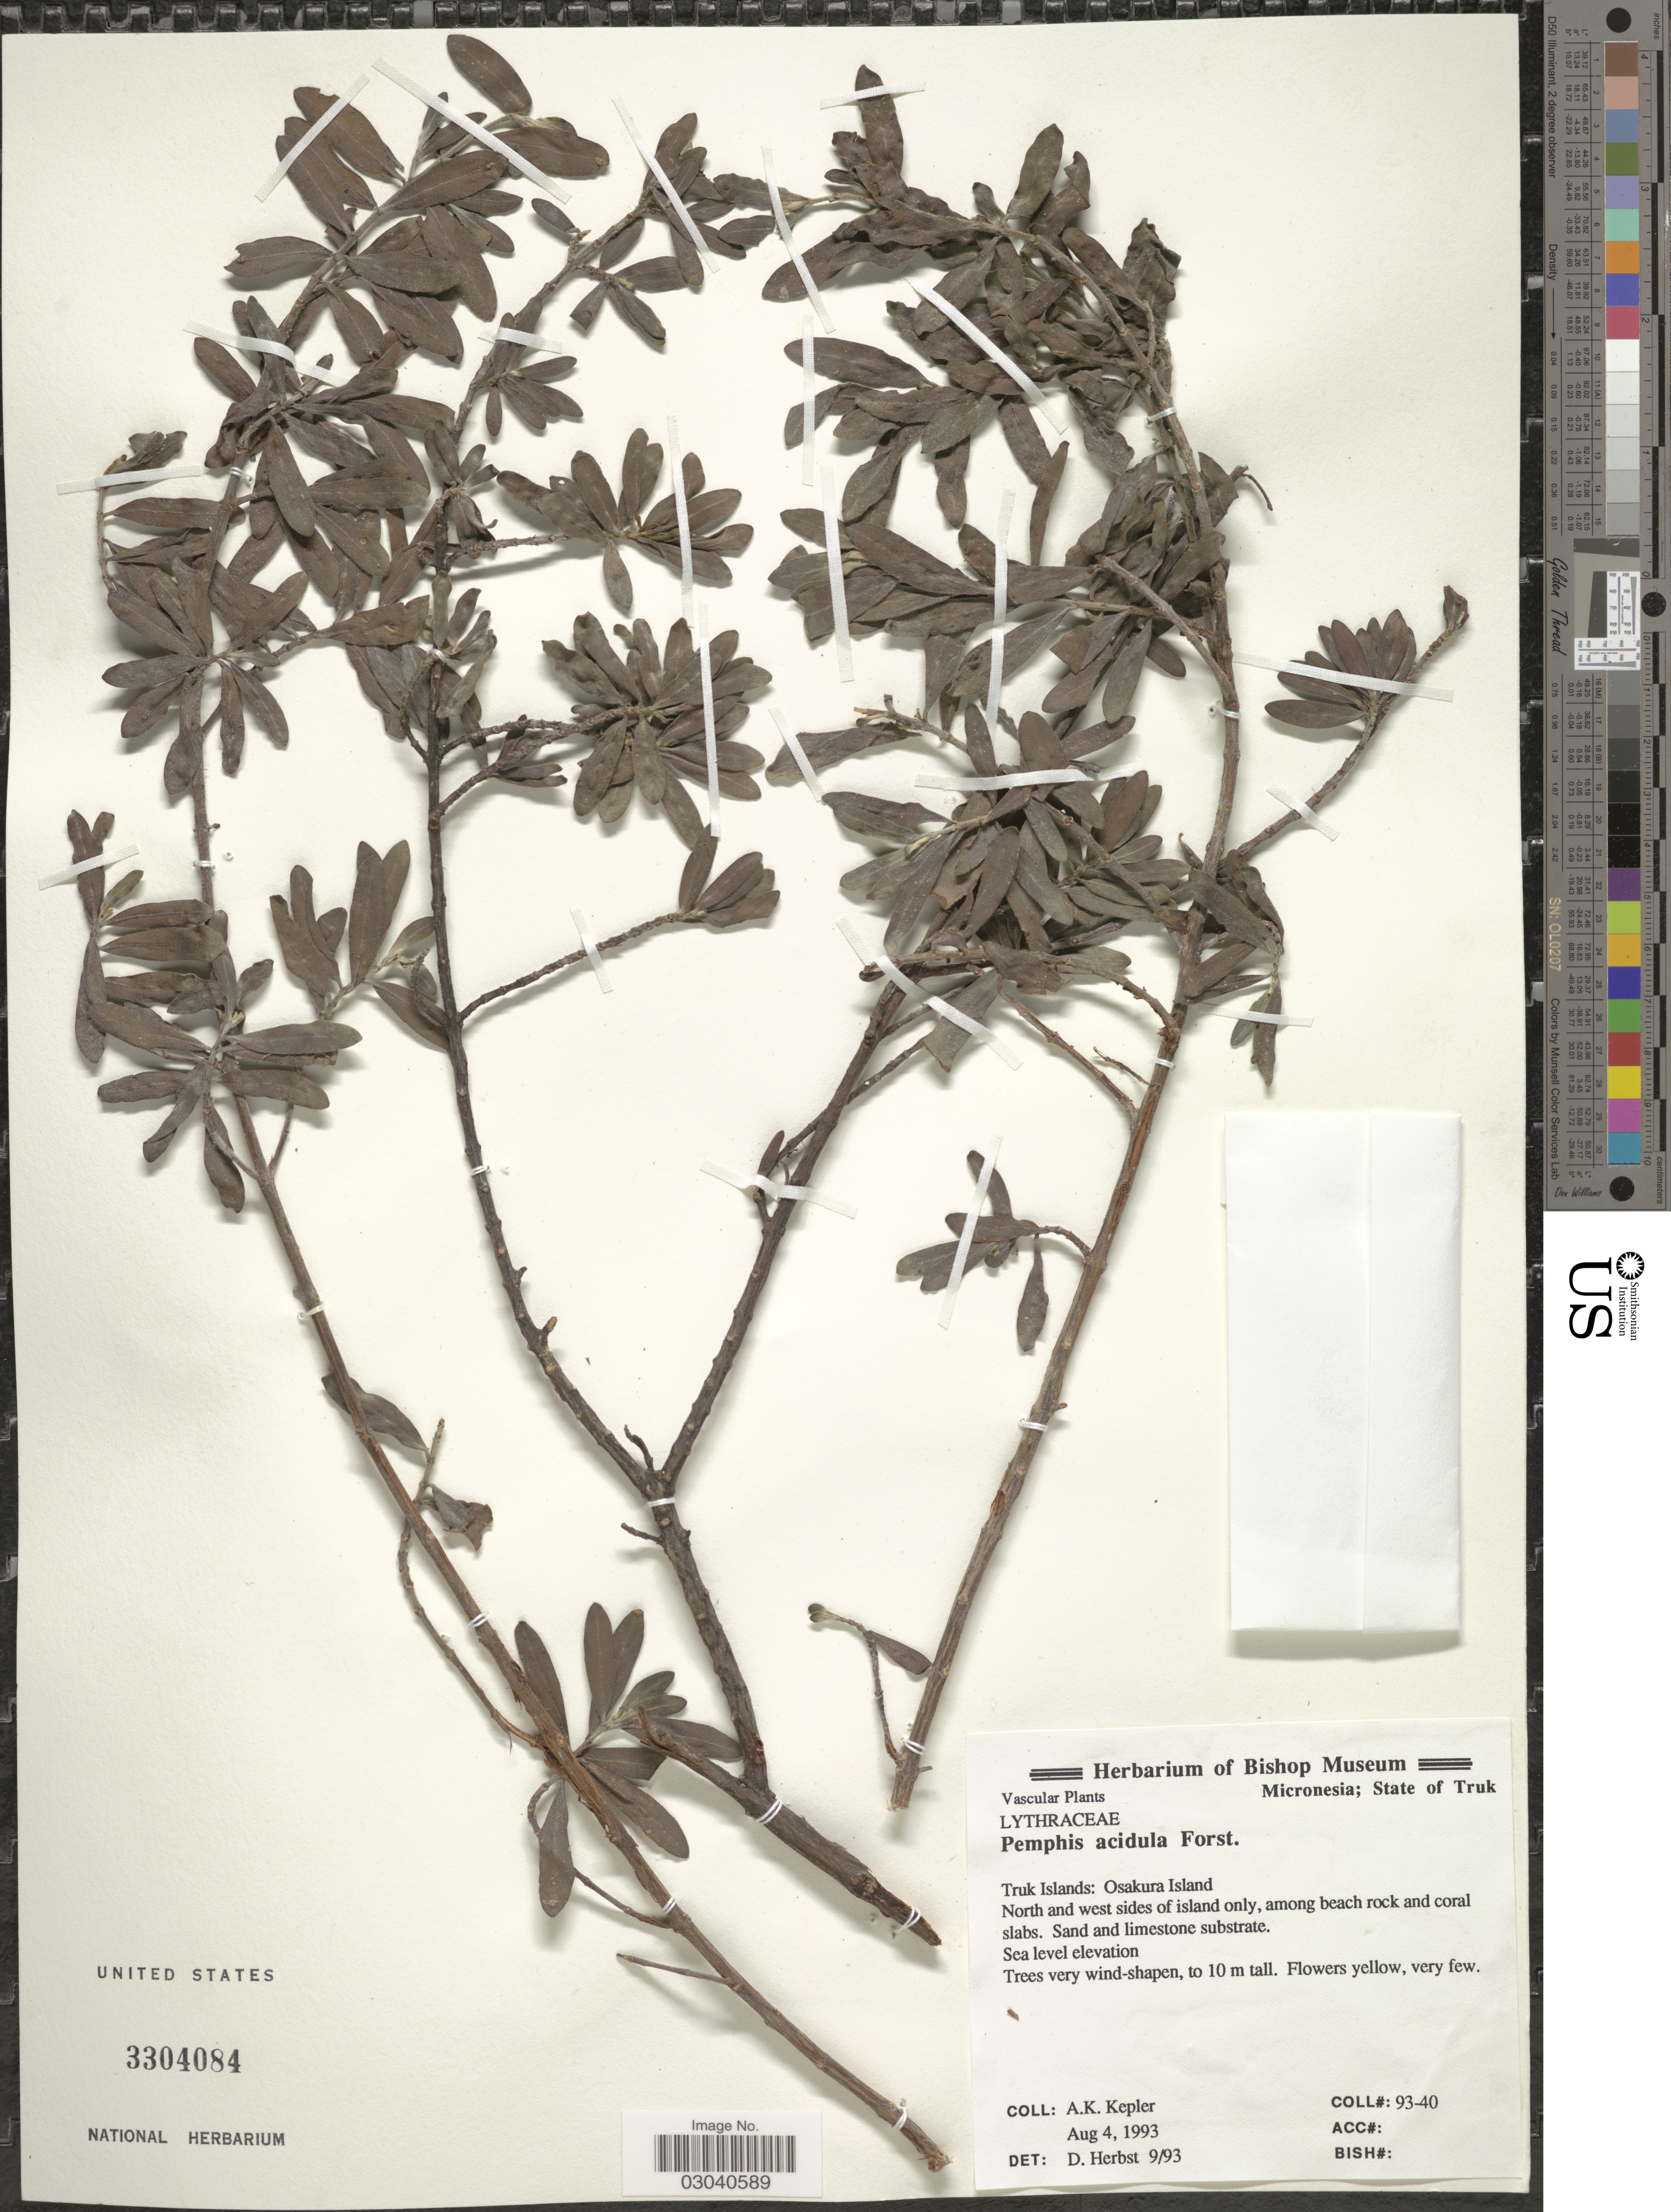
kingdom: Plantae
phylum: Tracheophyta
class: Magnoliopsida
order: Myrtales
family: Lythraceae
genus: Pemphis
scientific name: Pemphis acidula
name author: J.R. Forst. & G. Forst.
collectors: A. K. Kepler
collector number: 93-40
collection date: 1993-08-04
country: Micronesia, Federated States of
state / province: Truk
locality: Micronesia. Truk Islands: Osakura Island. North and west sides of island only.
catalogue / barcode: US 3304084